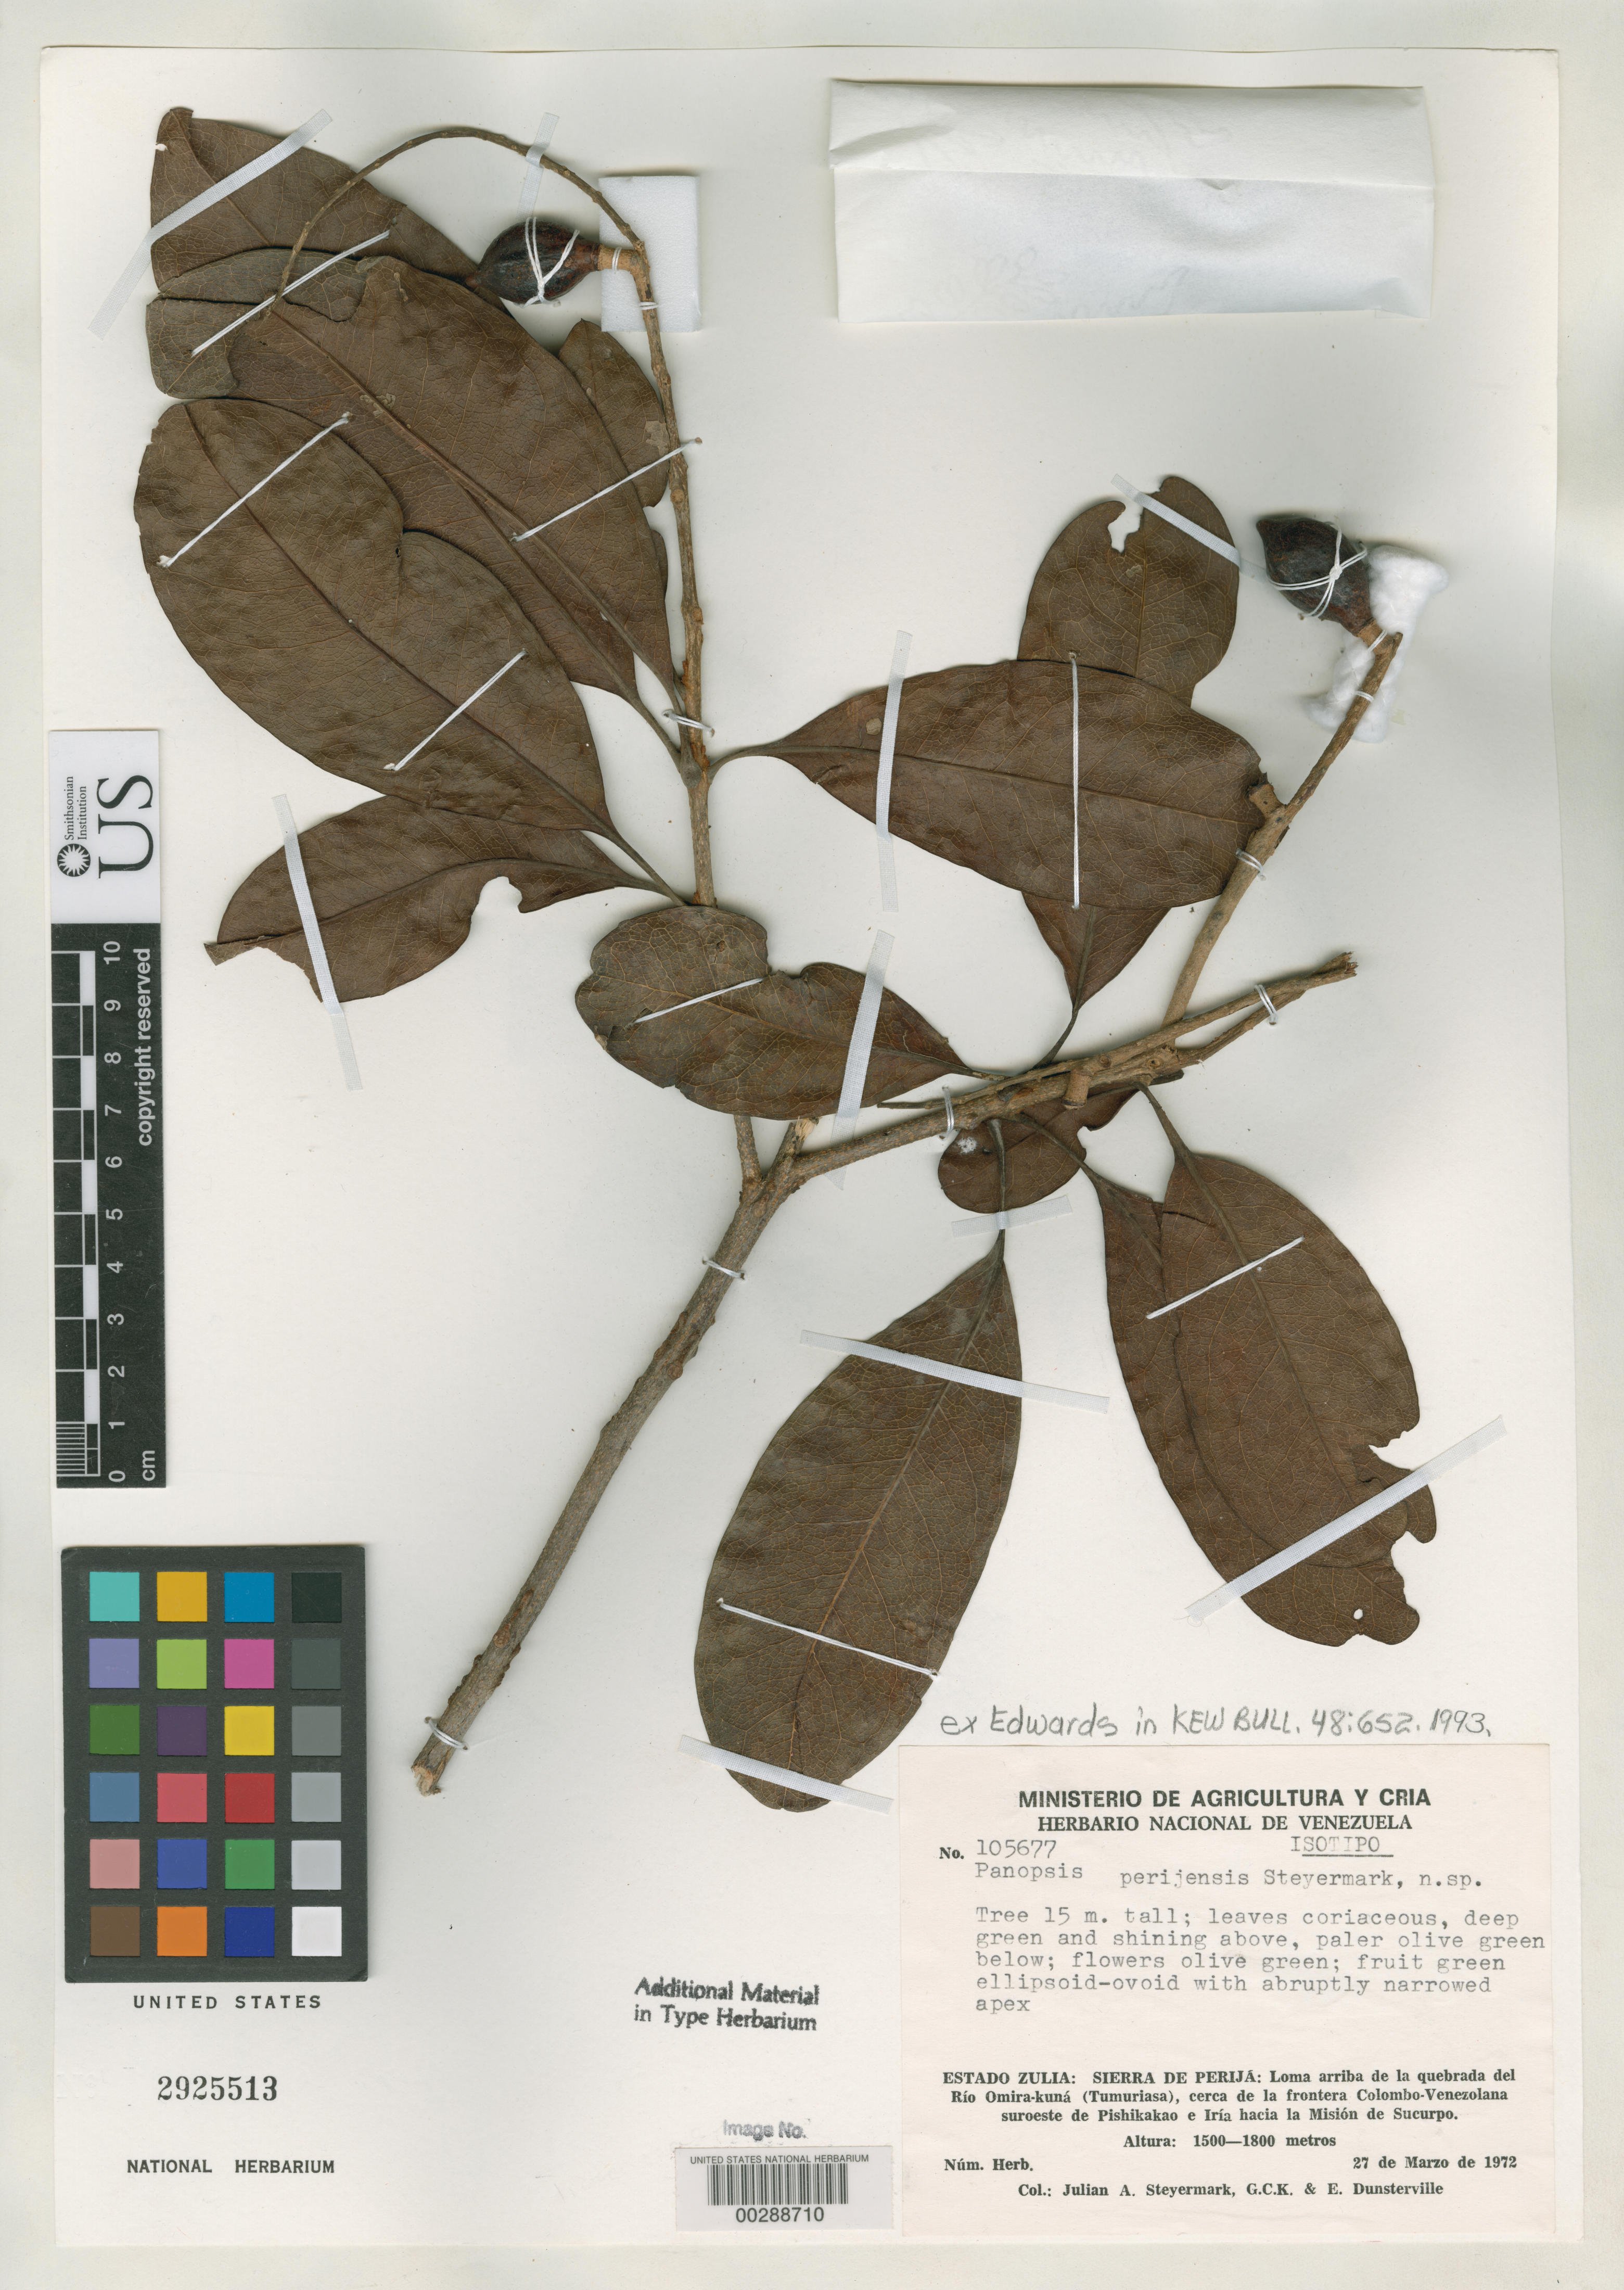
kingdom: Plantae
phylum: Tracheophyta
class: Magnoliopsida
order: Proteales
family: Proteaceae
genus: Panopsis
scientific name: Panopsis perijensis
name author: Steyerm. ex K.S. Edwards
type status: Isotype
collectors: J. Steyermark, G. C. K. Dunsterville & E. Dunsterville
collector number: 105677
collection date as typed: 27 Mar 1972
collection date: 1972-03-27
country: Venezuela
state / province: Zulia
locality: Sierra de Perijá, arriba de la quebrada del Río Omira-kuná, Tumuriasa, SW Pishikakao e Iría hacia la Misión de Sucurpo.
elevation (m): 1500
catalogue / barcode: US 2925513